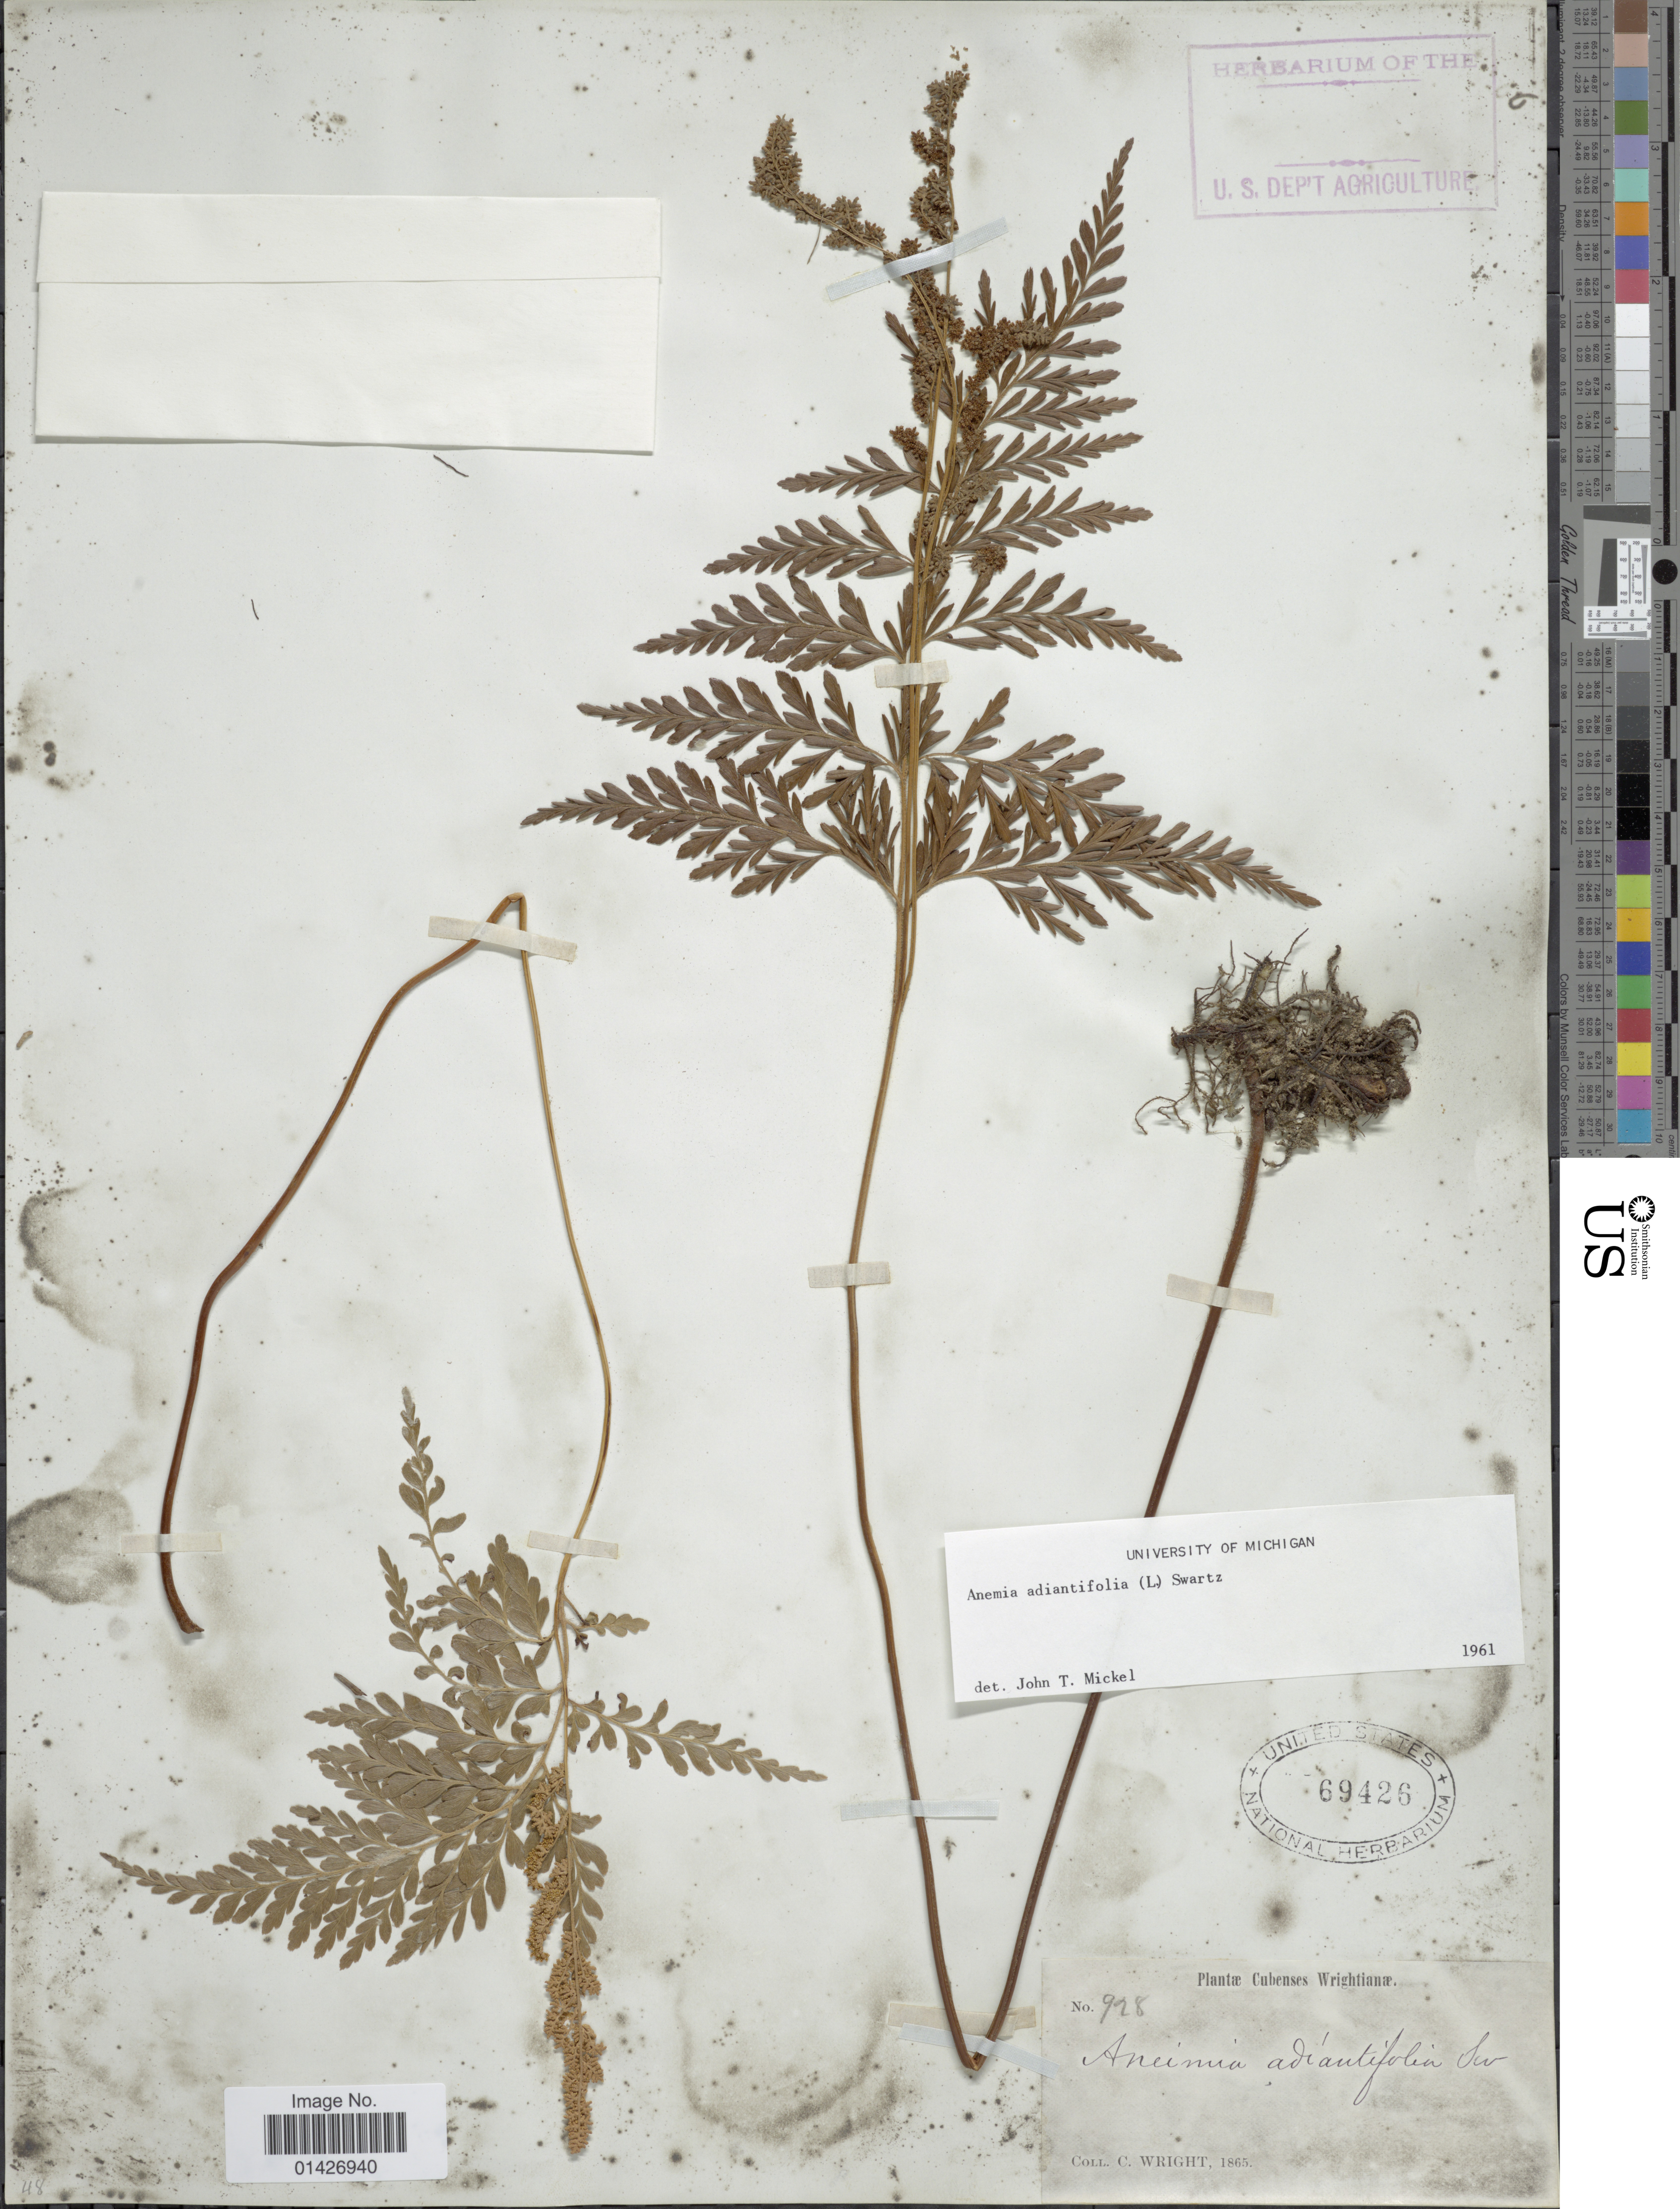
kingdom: Plantae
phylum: Tracheophyta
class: Polypodiopsida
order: Schizaeales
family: Anemiaceae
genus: Anemia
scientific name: Anemia adiantifolia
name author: (L.) Sw.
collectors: C. Wright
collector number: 928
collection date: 1865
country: Cuba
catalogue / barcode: US 69426